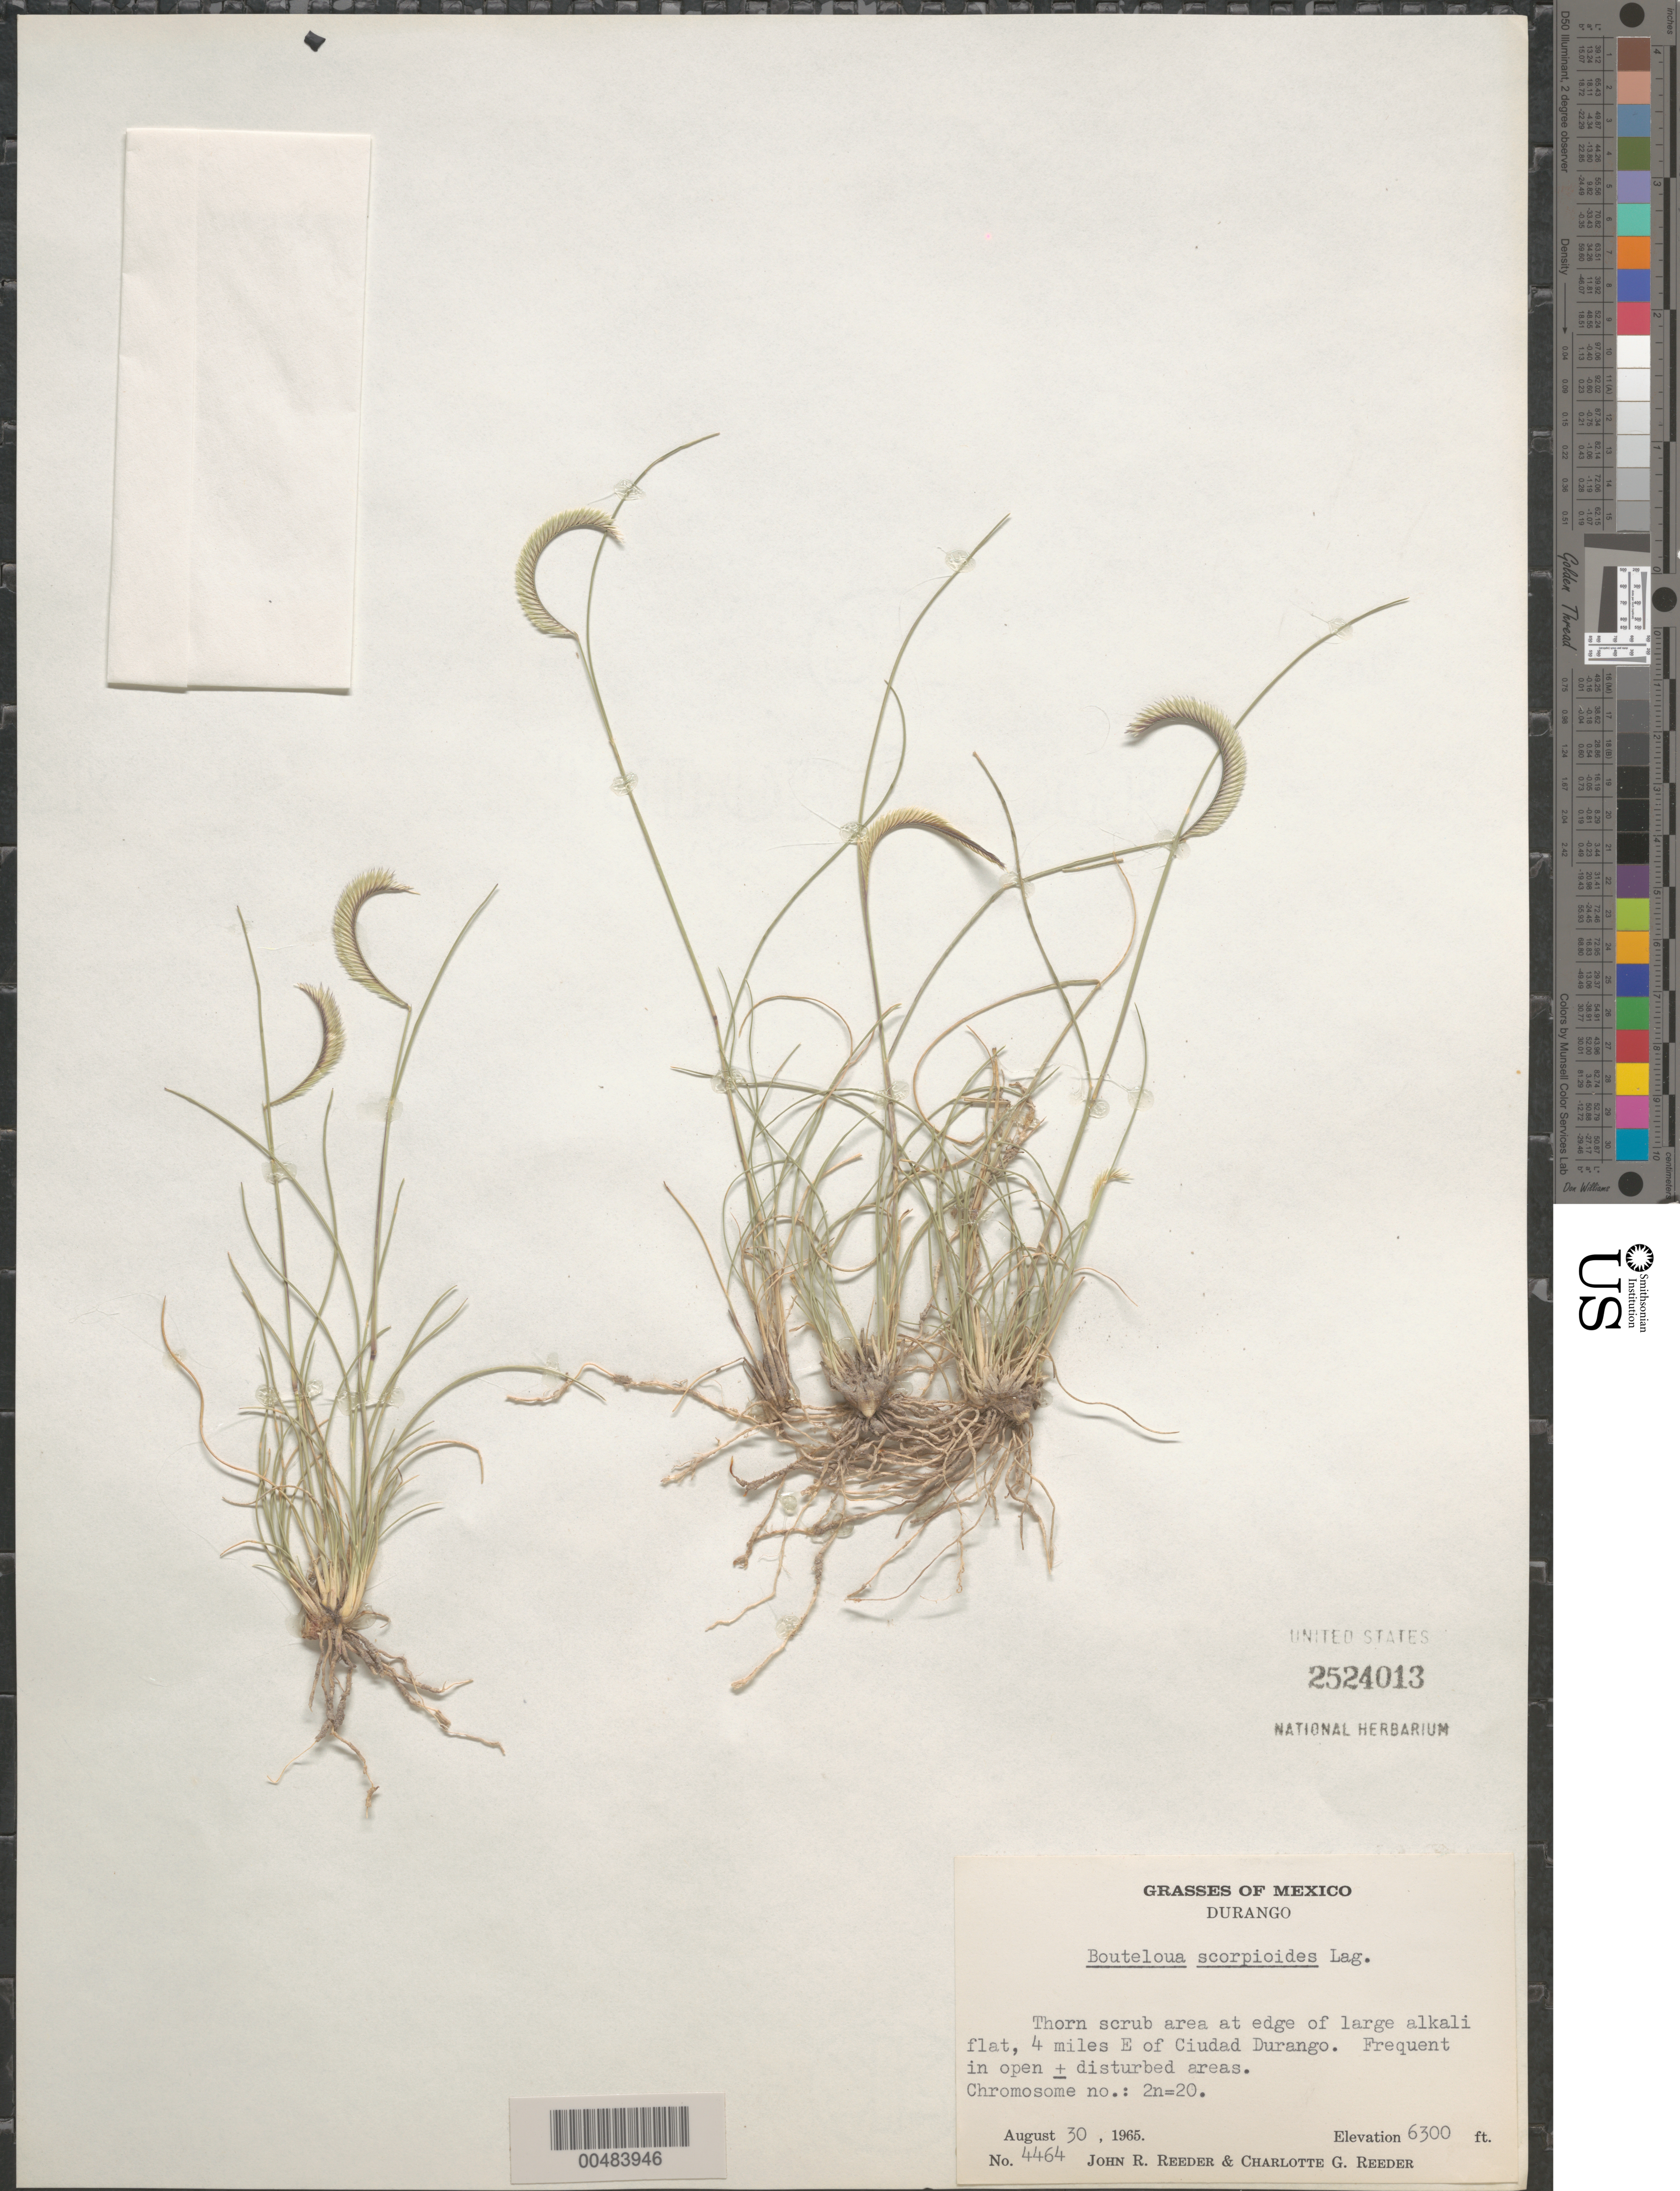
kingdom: Plantae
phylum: Tracheophyta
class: Liliopsida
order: Poales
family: Poaceae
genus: Bouteloua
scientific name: Bouteloua scorpioides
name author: Lag.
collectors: J. R. Reeder & C. G. Reeder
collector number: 4464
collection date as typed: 30 Aug 1965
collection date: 1965-08-30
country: Mexico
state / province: Durango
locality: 4 mi E of Ciudad Durango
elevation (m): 1920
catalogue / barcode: US 2524013